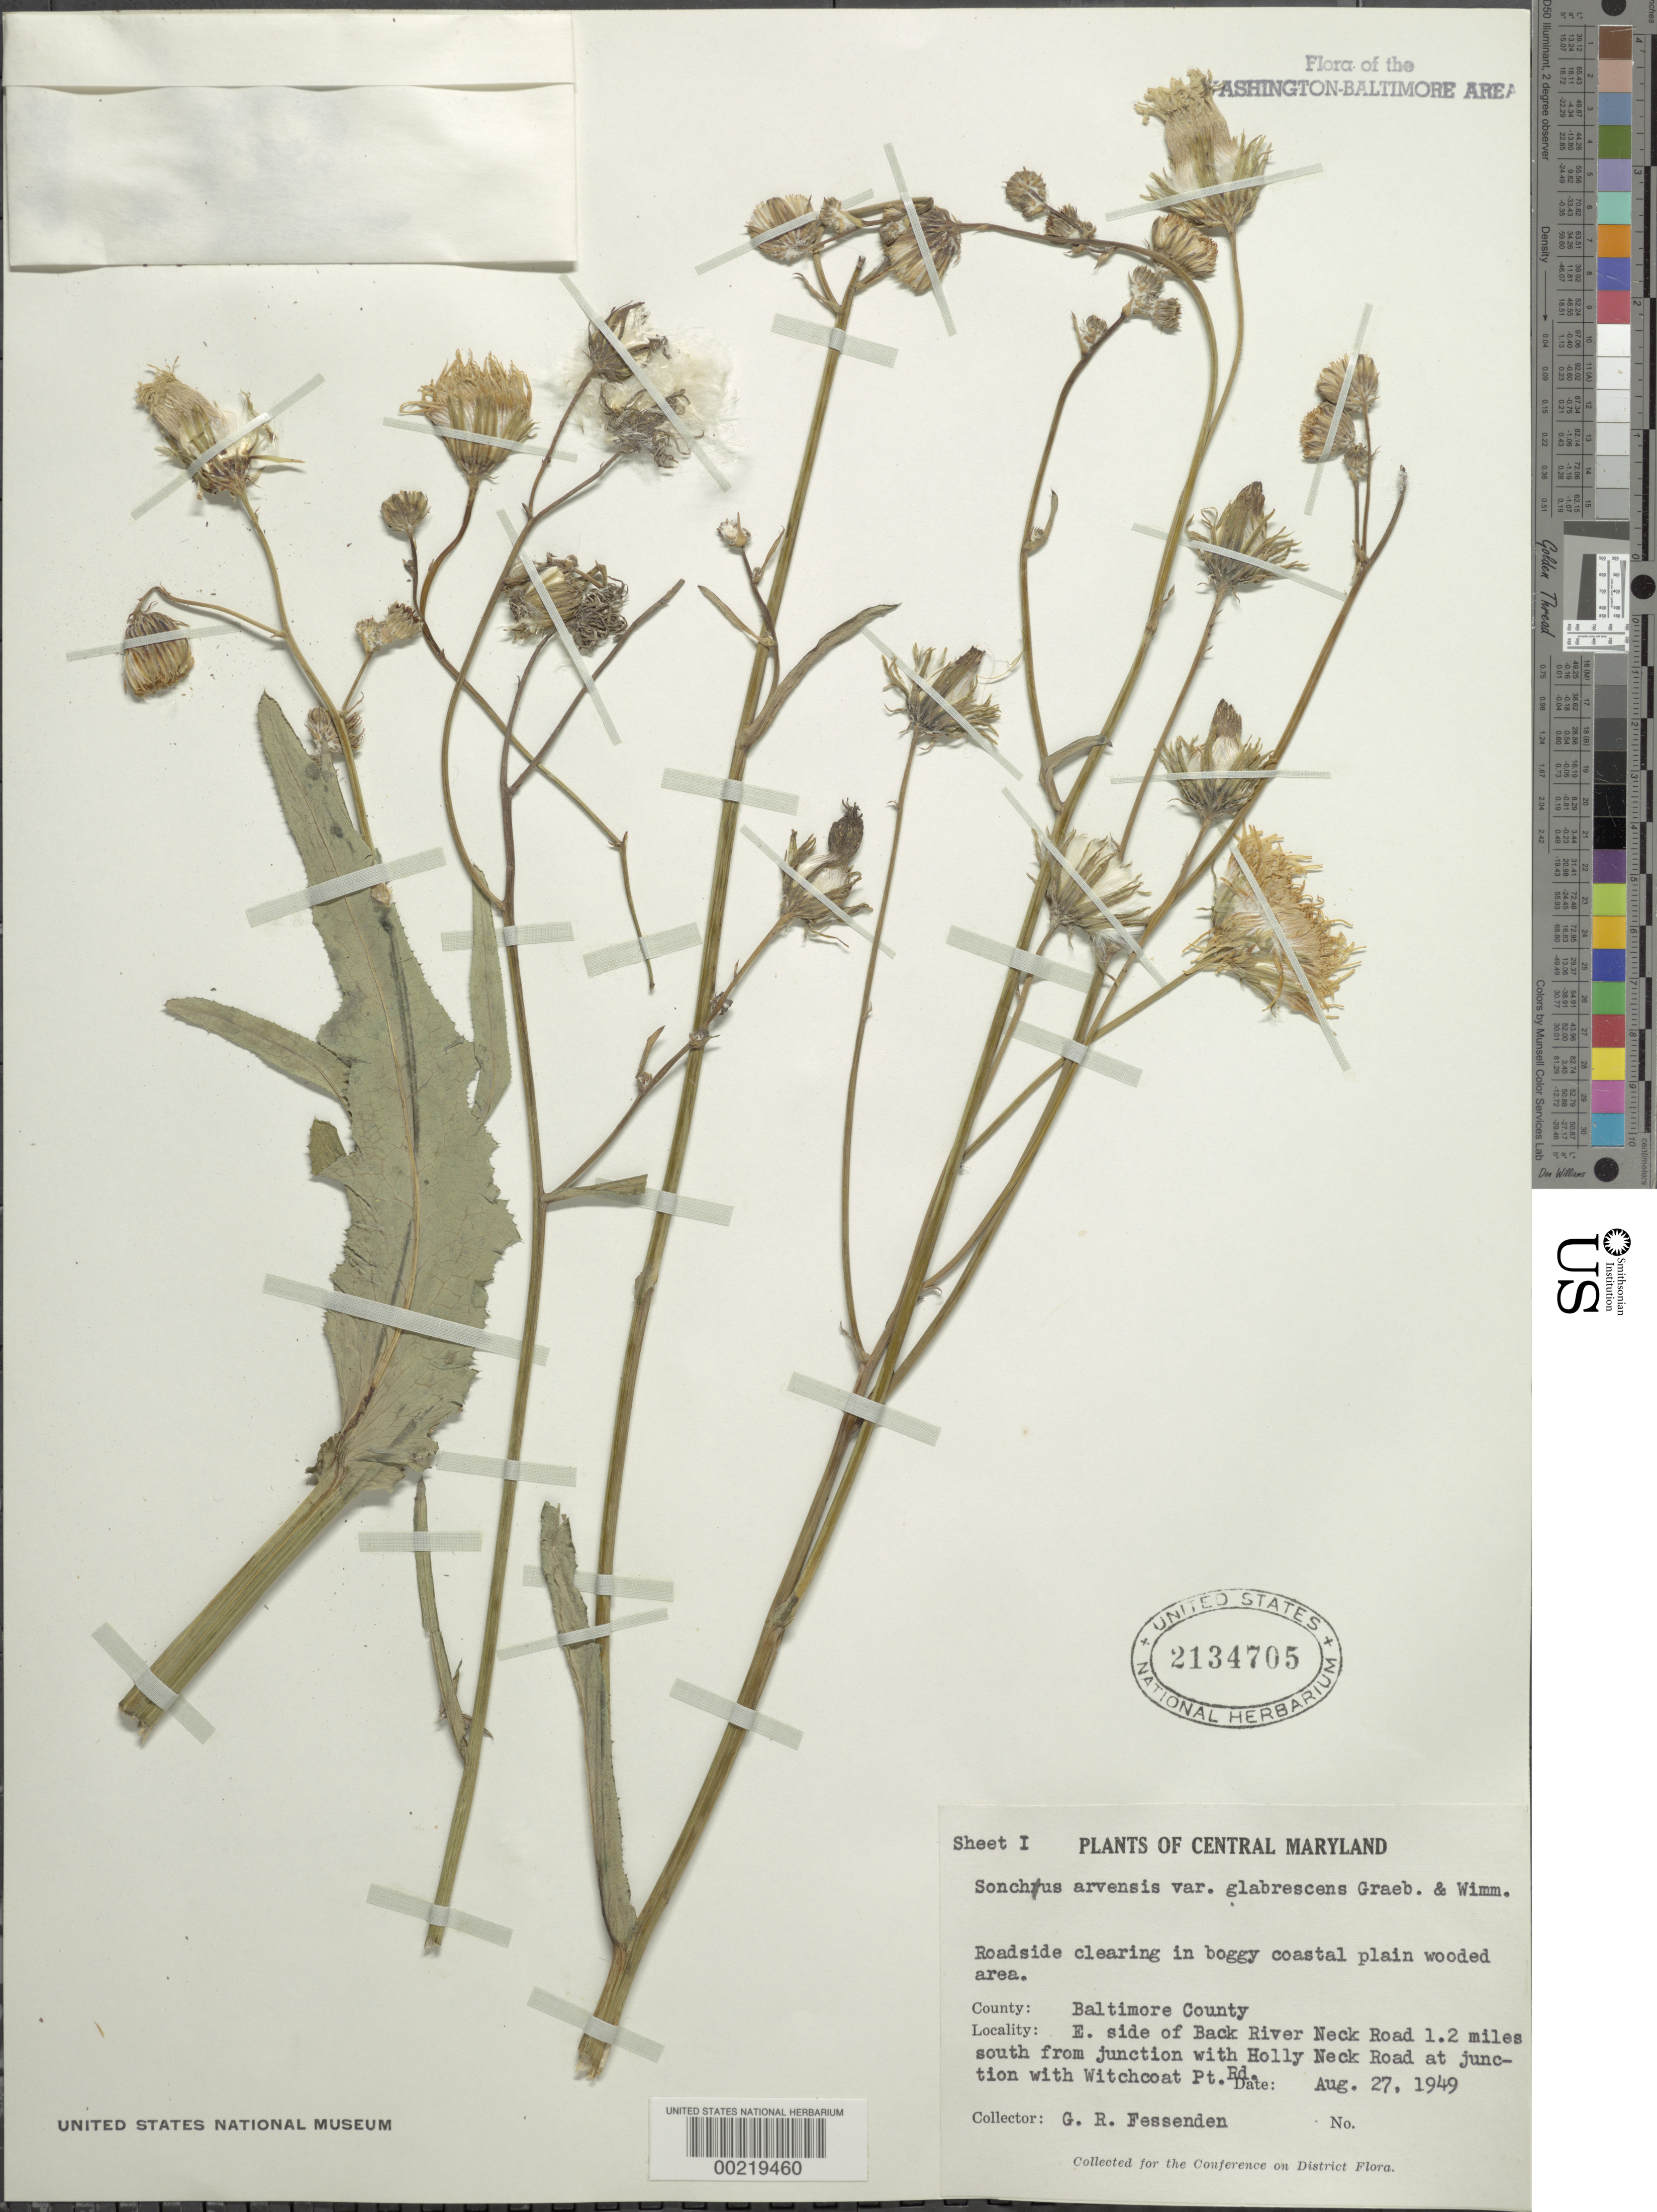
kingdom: Plantae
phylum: Tracheophyta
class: Magnoliopsida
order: Asterales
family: Asteraceae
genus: Sonchus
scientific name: Sonchus arvensis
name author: L.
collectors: G. Fessenden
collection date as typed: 27 Aug 1949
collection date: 1949-08-27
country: United States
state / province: Maryland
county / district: Baltimore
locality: Back River Neck Road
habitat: Roadside clearing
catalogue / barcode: US 2134705